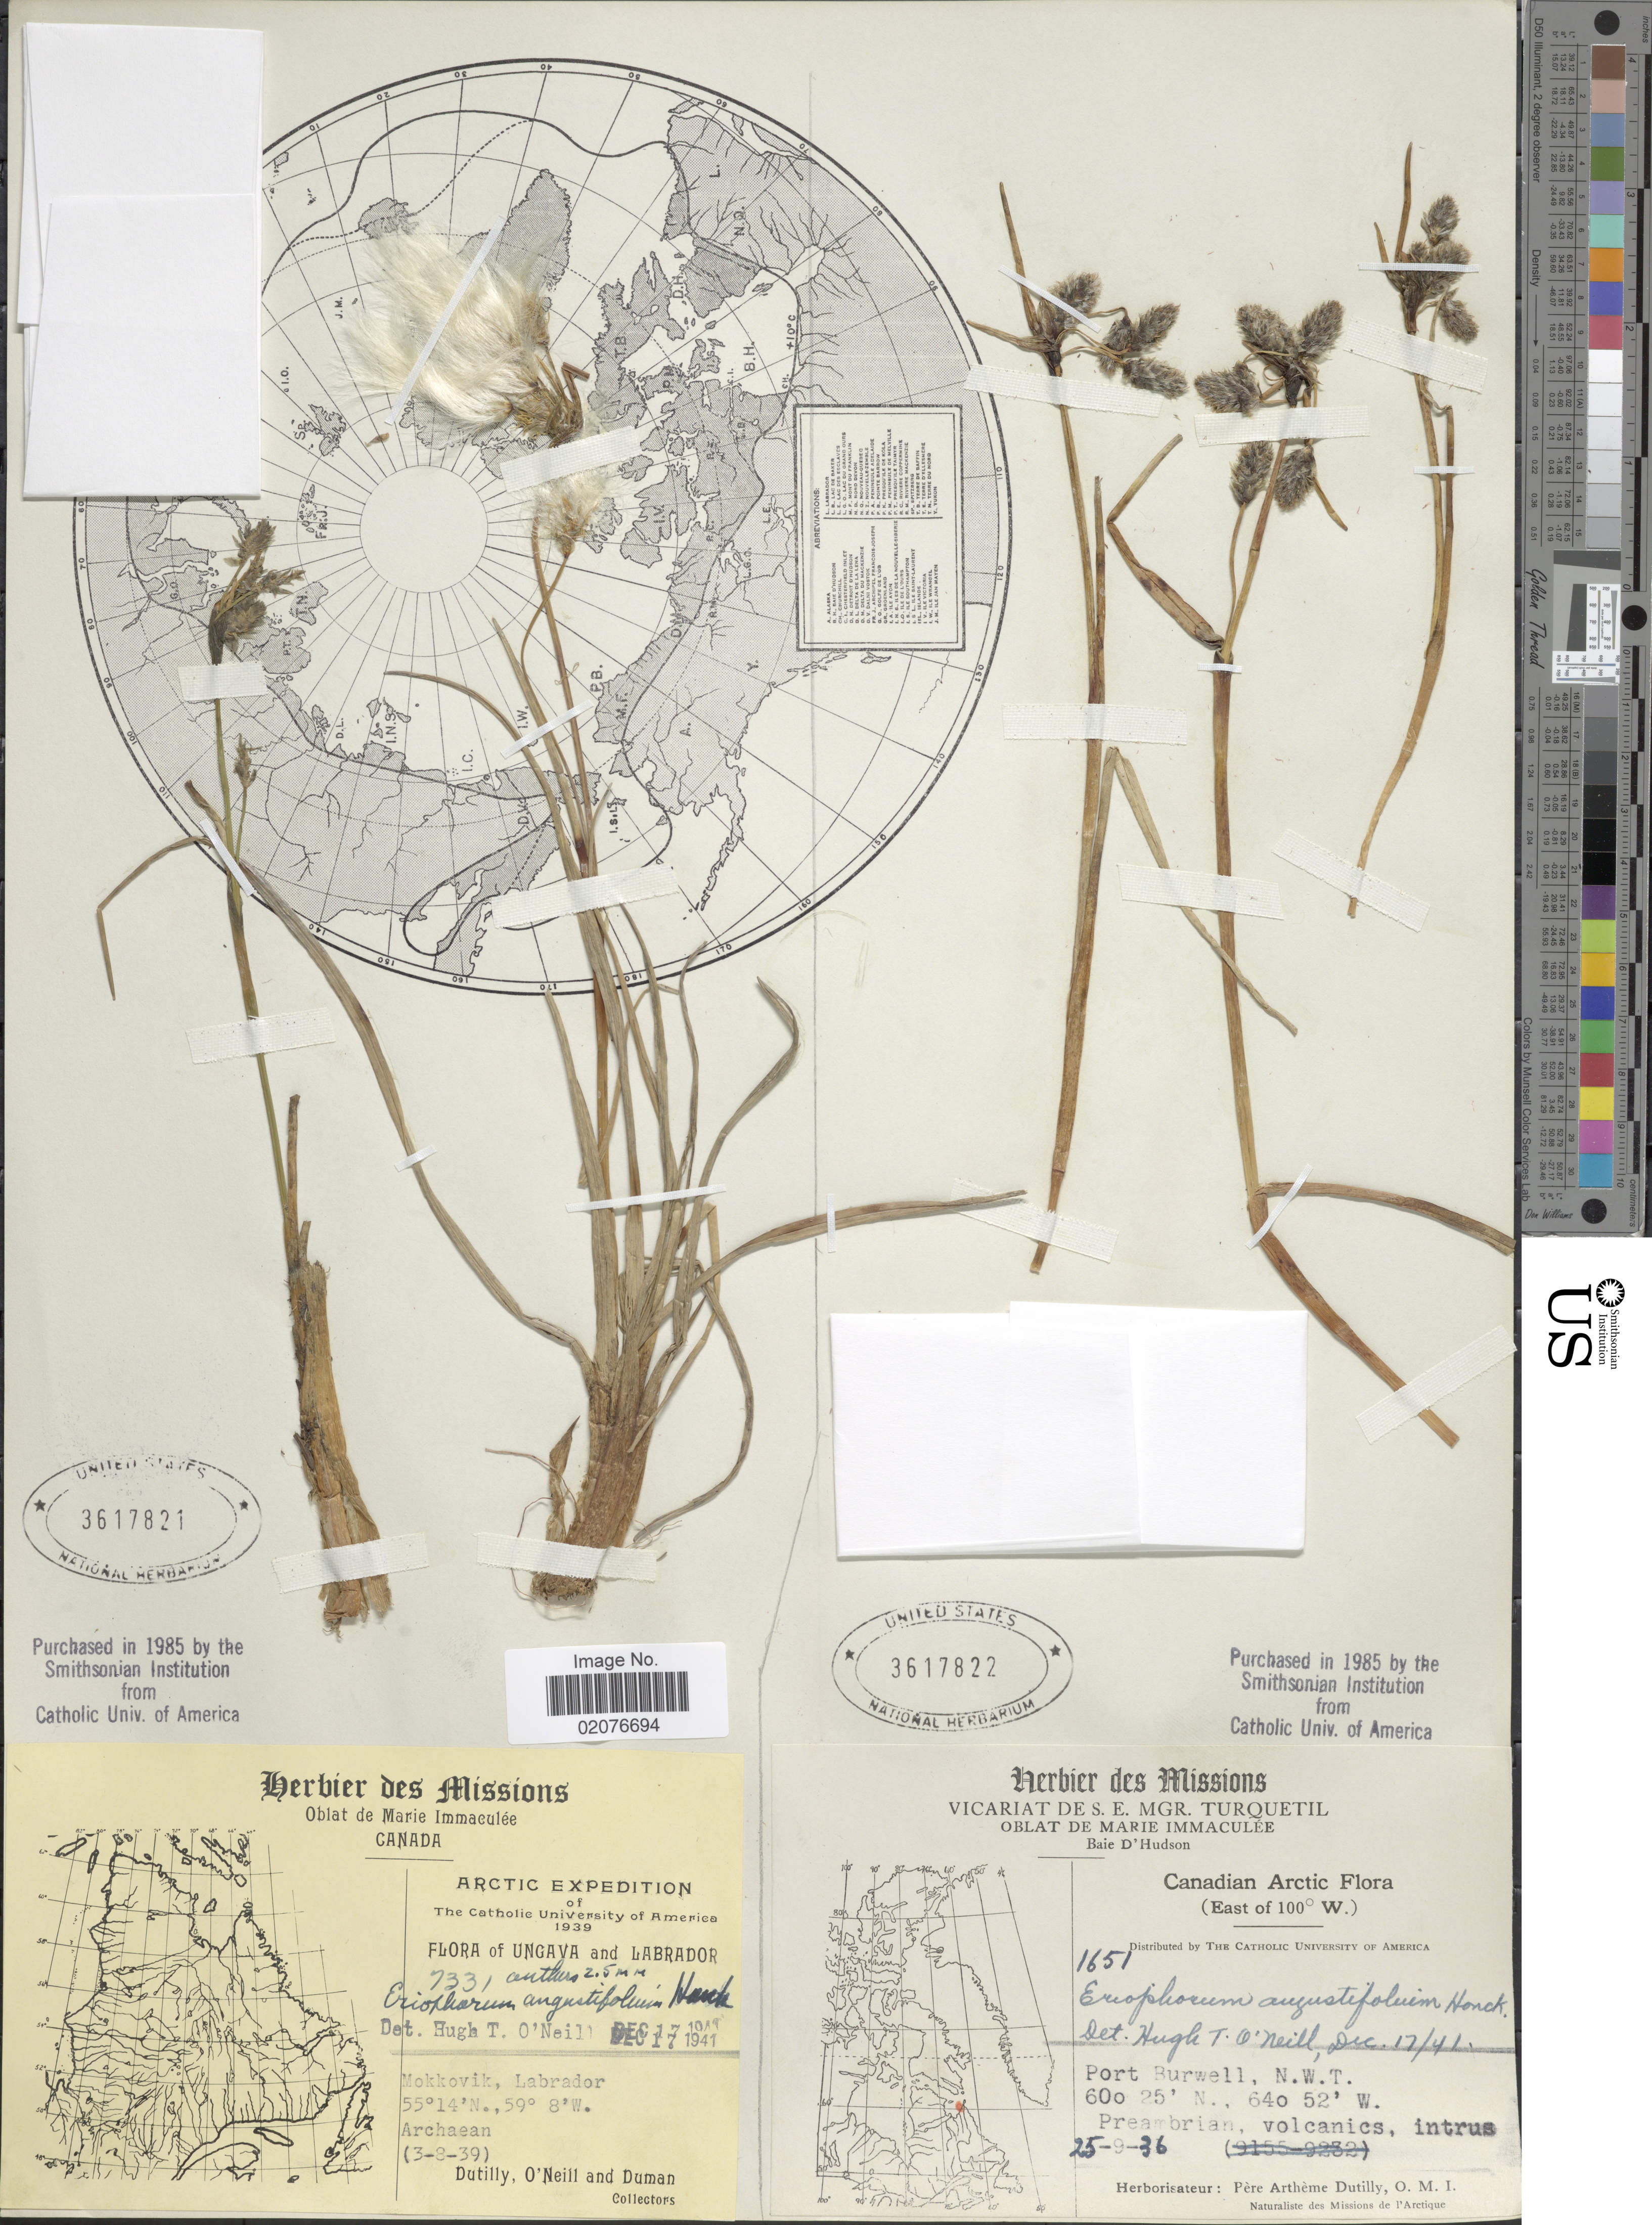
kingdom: Plantae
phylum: Tracheophyta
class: Liliopsida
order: Poales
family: Cyperaceae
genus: Eriophorum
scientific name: Eriophorum angustifolium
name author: Honck.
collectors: -. Dutilly, O' Neill & -. Duman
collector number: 7331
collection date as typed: Transcribed d/m/y: 3/8/39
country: Canada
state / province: Newfoundland and Labrador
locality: Arctic, Ungava and Labrador, Mokkovik, Labrador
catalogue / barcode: US 36178211